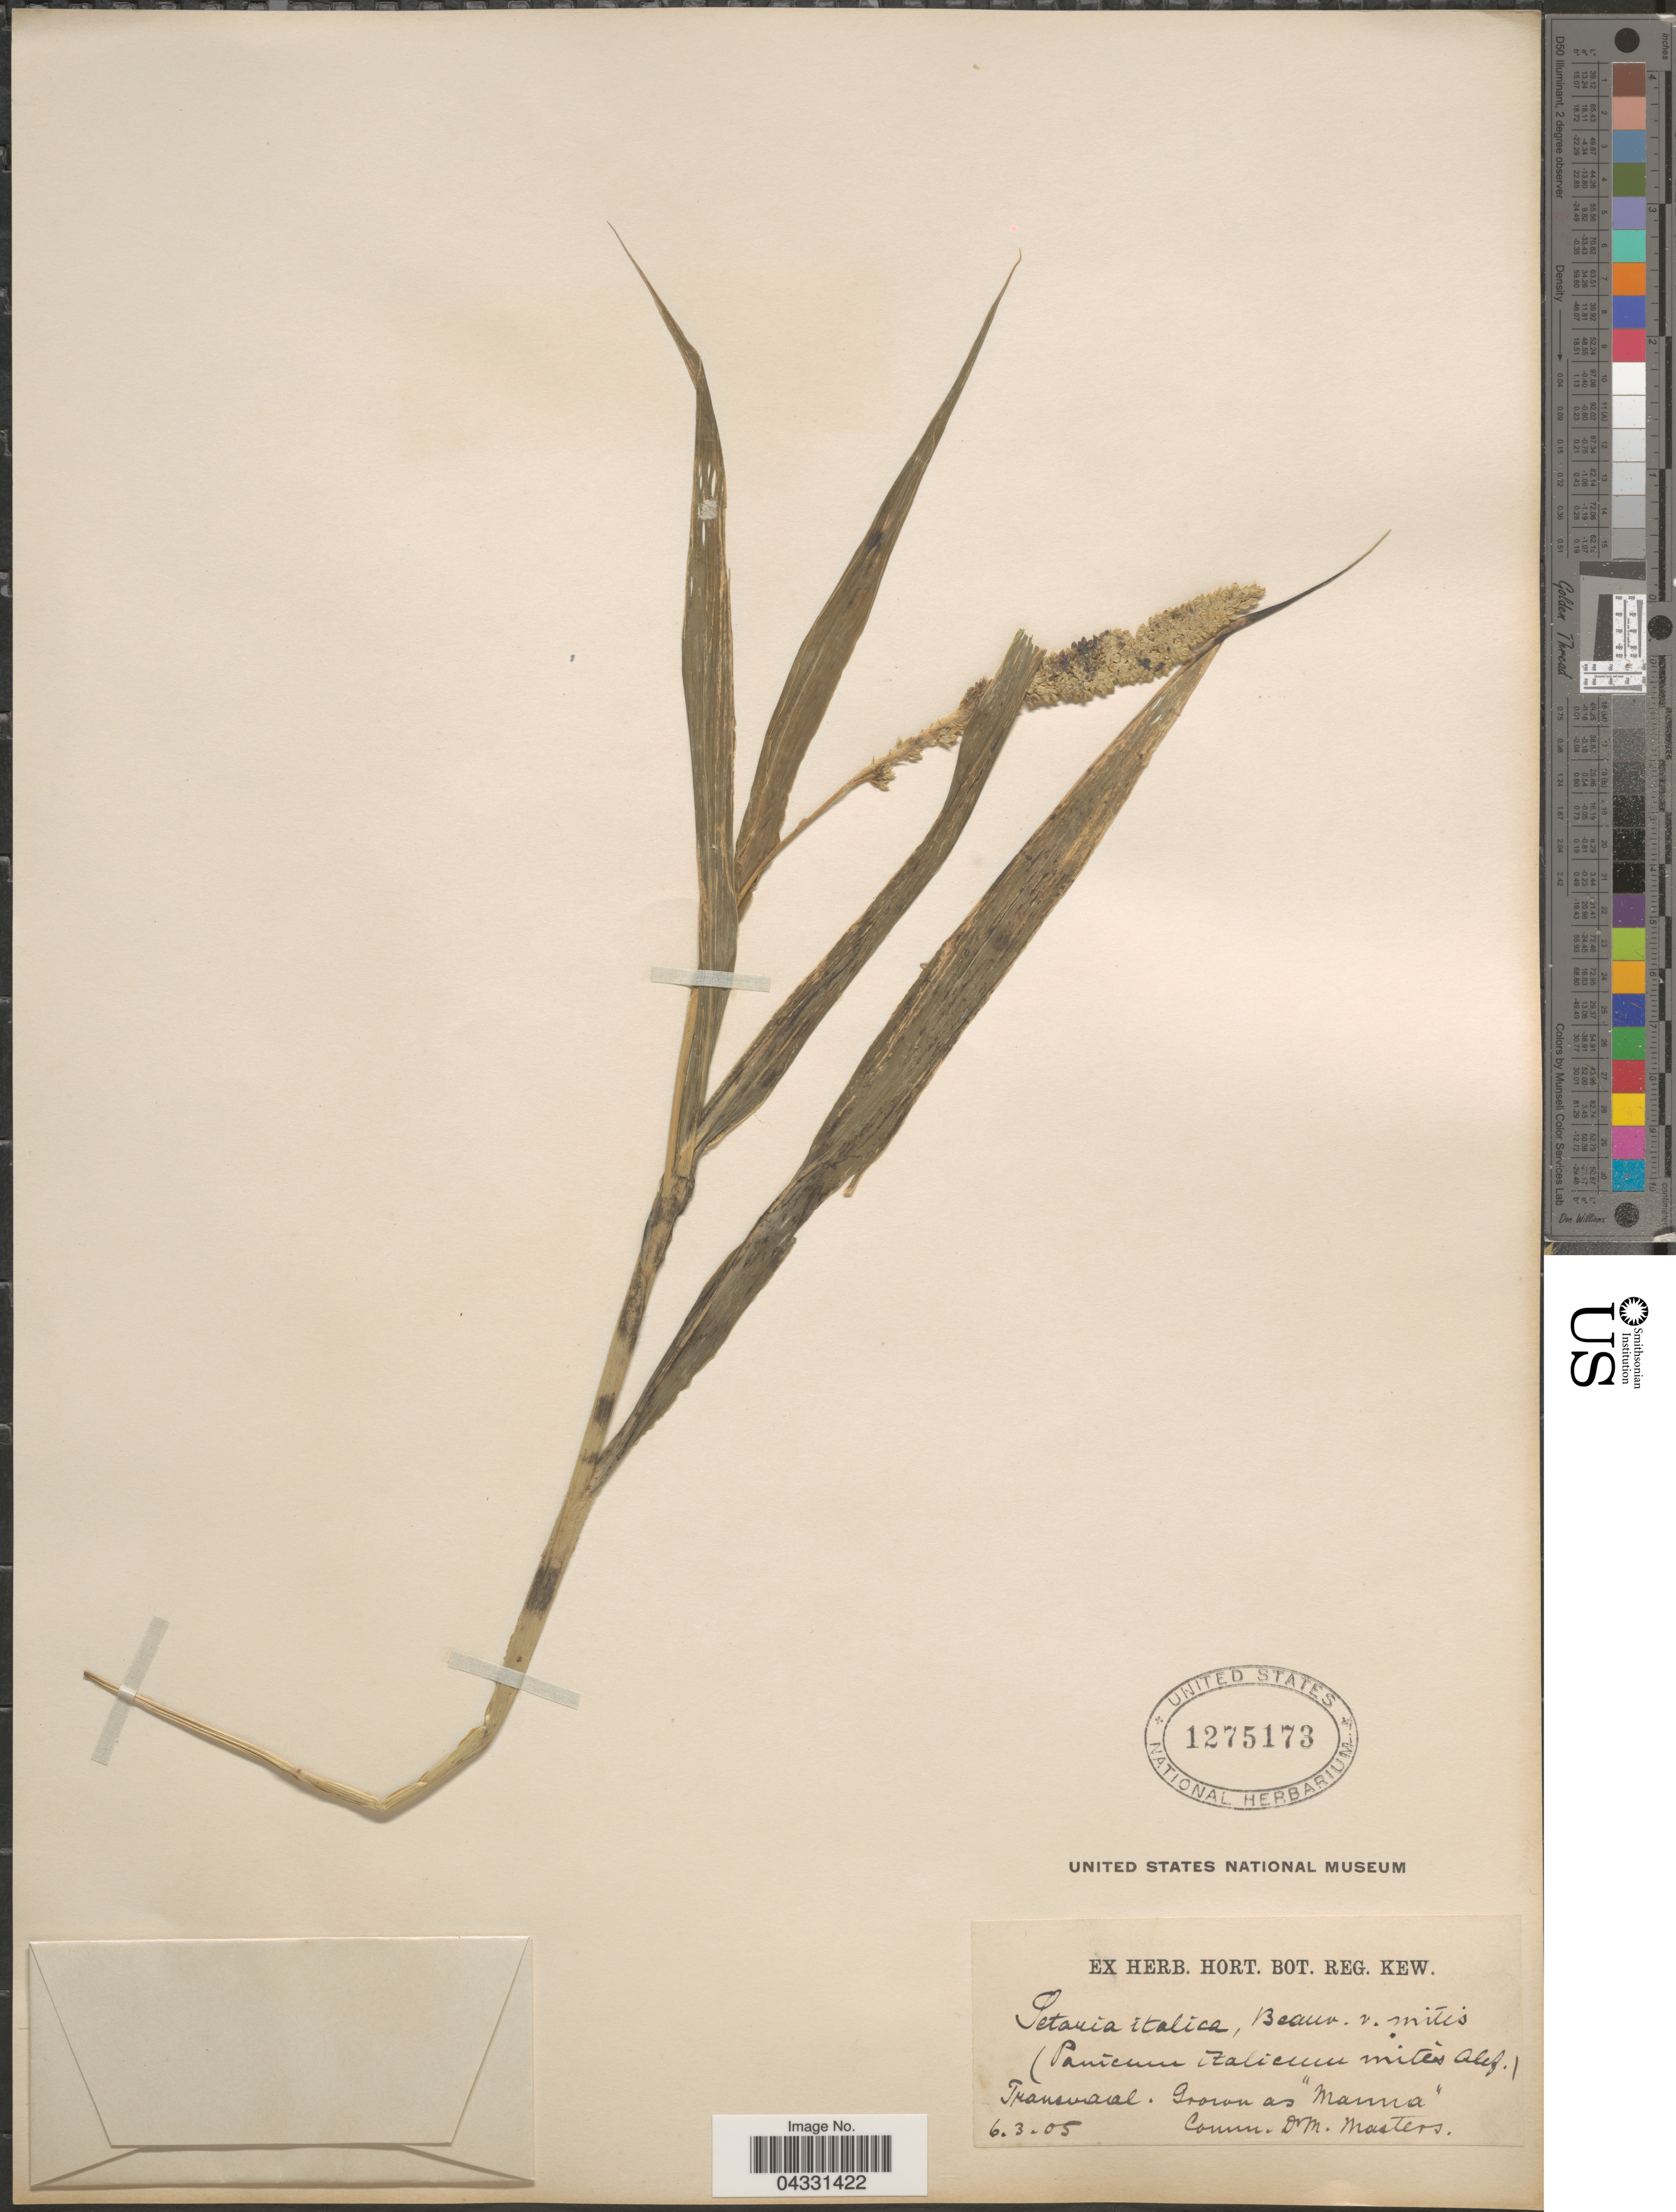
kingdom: Plantae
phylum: Tracheophyta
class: Liliopsida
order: Poales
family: Poaceae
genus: Setaria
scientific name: Setaria italica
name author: (L.) P. Beauv.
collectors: ex herb. Hort. Reg. Kew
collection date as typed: Transcribed d/m/y: 6/3/5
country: South Africa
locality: Transvaal.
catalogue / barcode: US 1275173